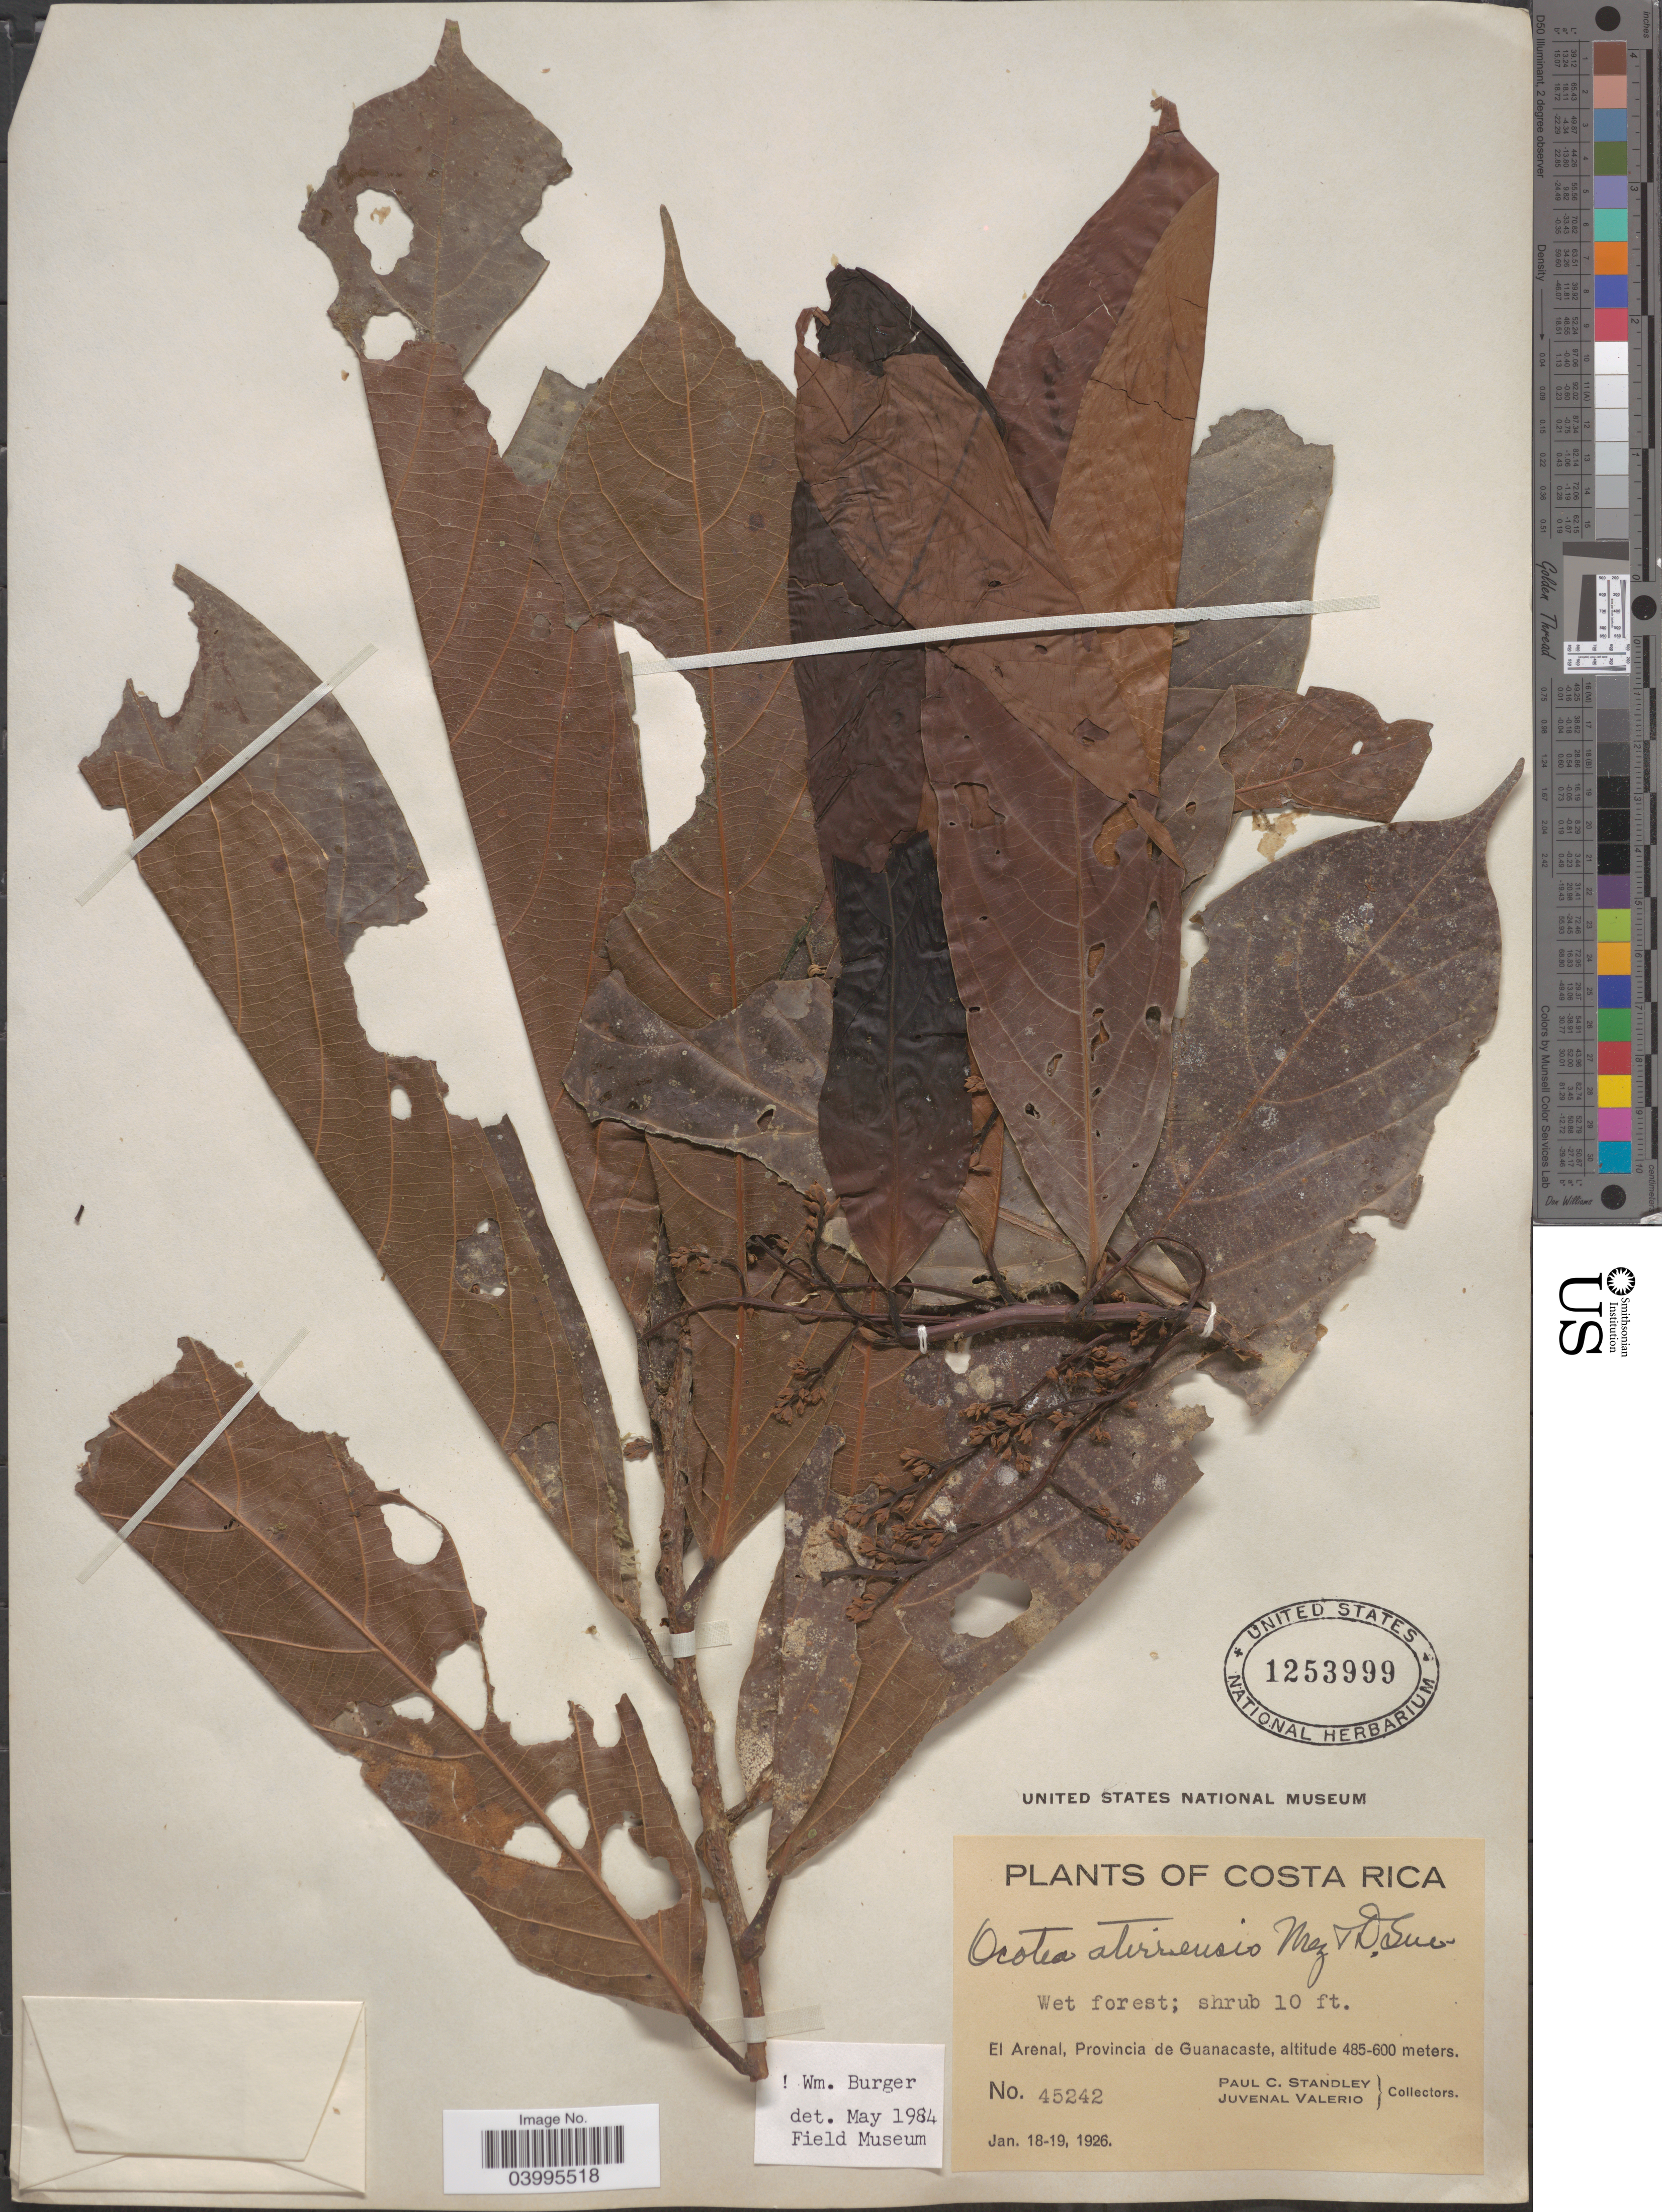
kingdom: Plantae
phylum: Tracheophyta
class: Magnoliopsida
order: Laurales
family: Lauraceae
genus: Ocotea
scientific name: Ocotea atirrensis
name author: Mez & Donn. Sm.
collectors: P. C. Standley & J. Valerio R.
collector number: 45242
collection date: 1926-01-18/1926-01-19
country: Costa Rica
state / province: Guanacaste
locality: El Arenal.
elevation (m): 485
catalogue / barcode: US 1253999